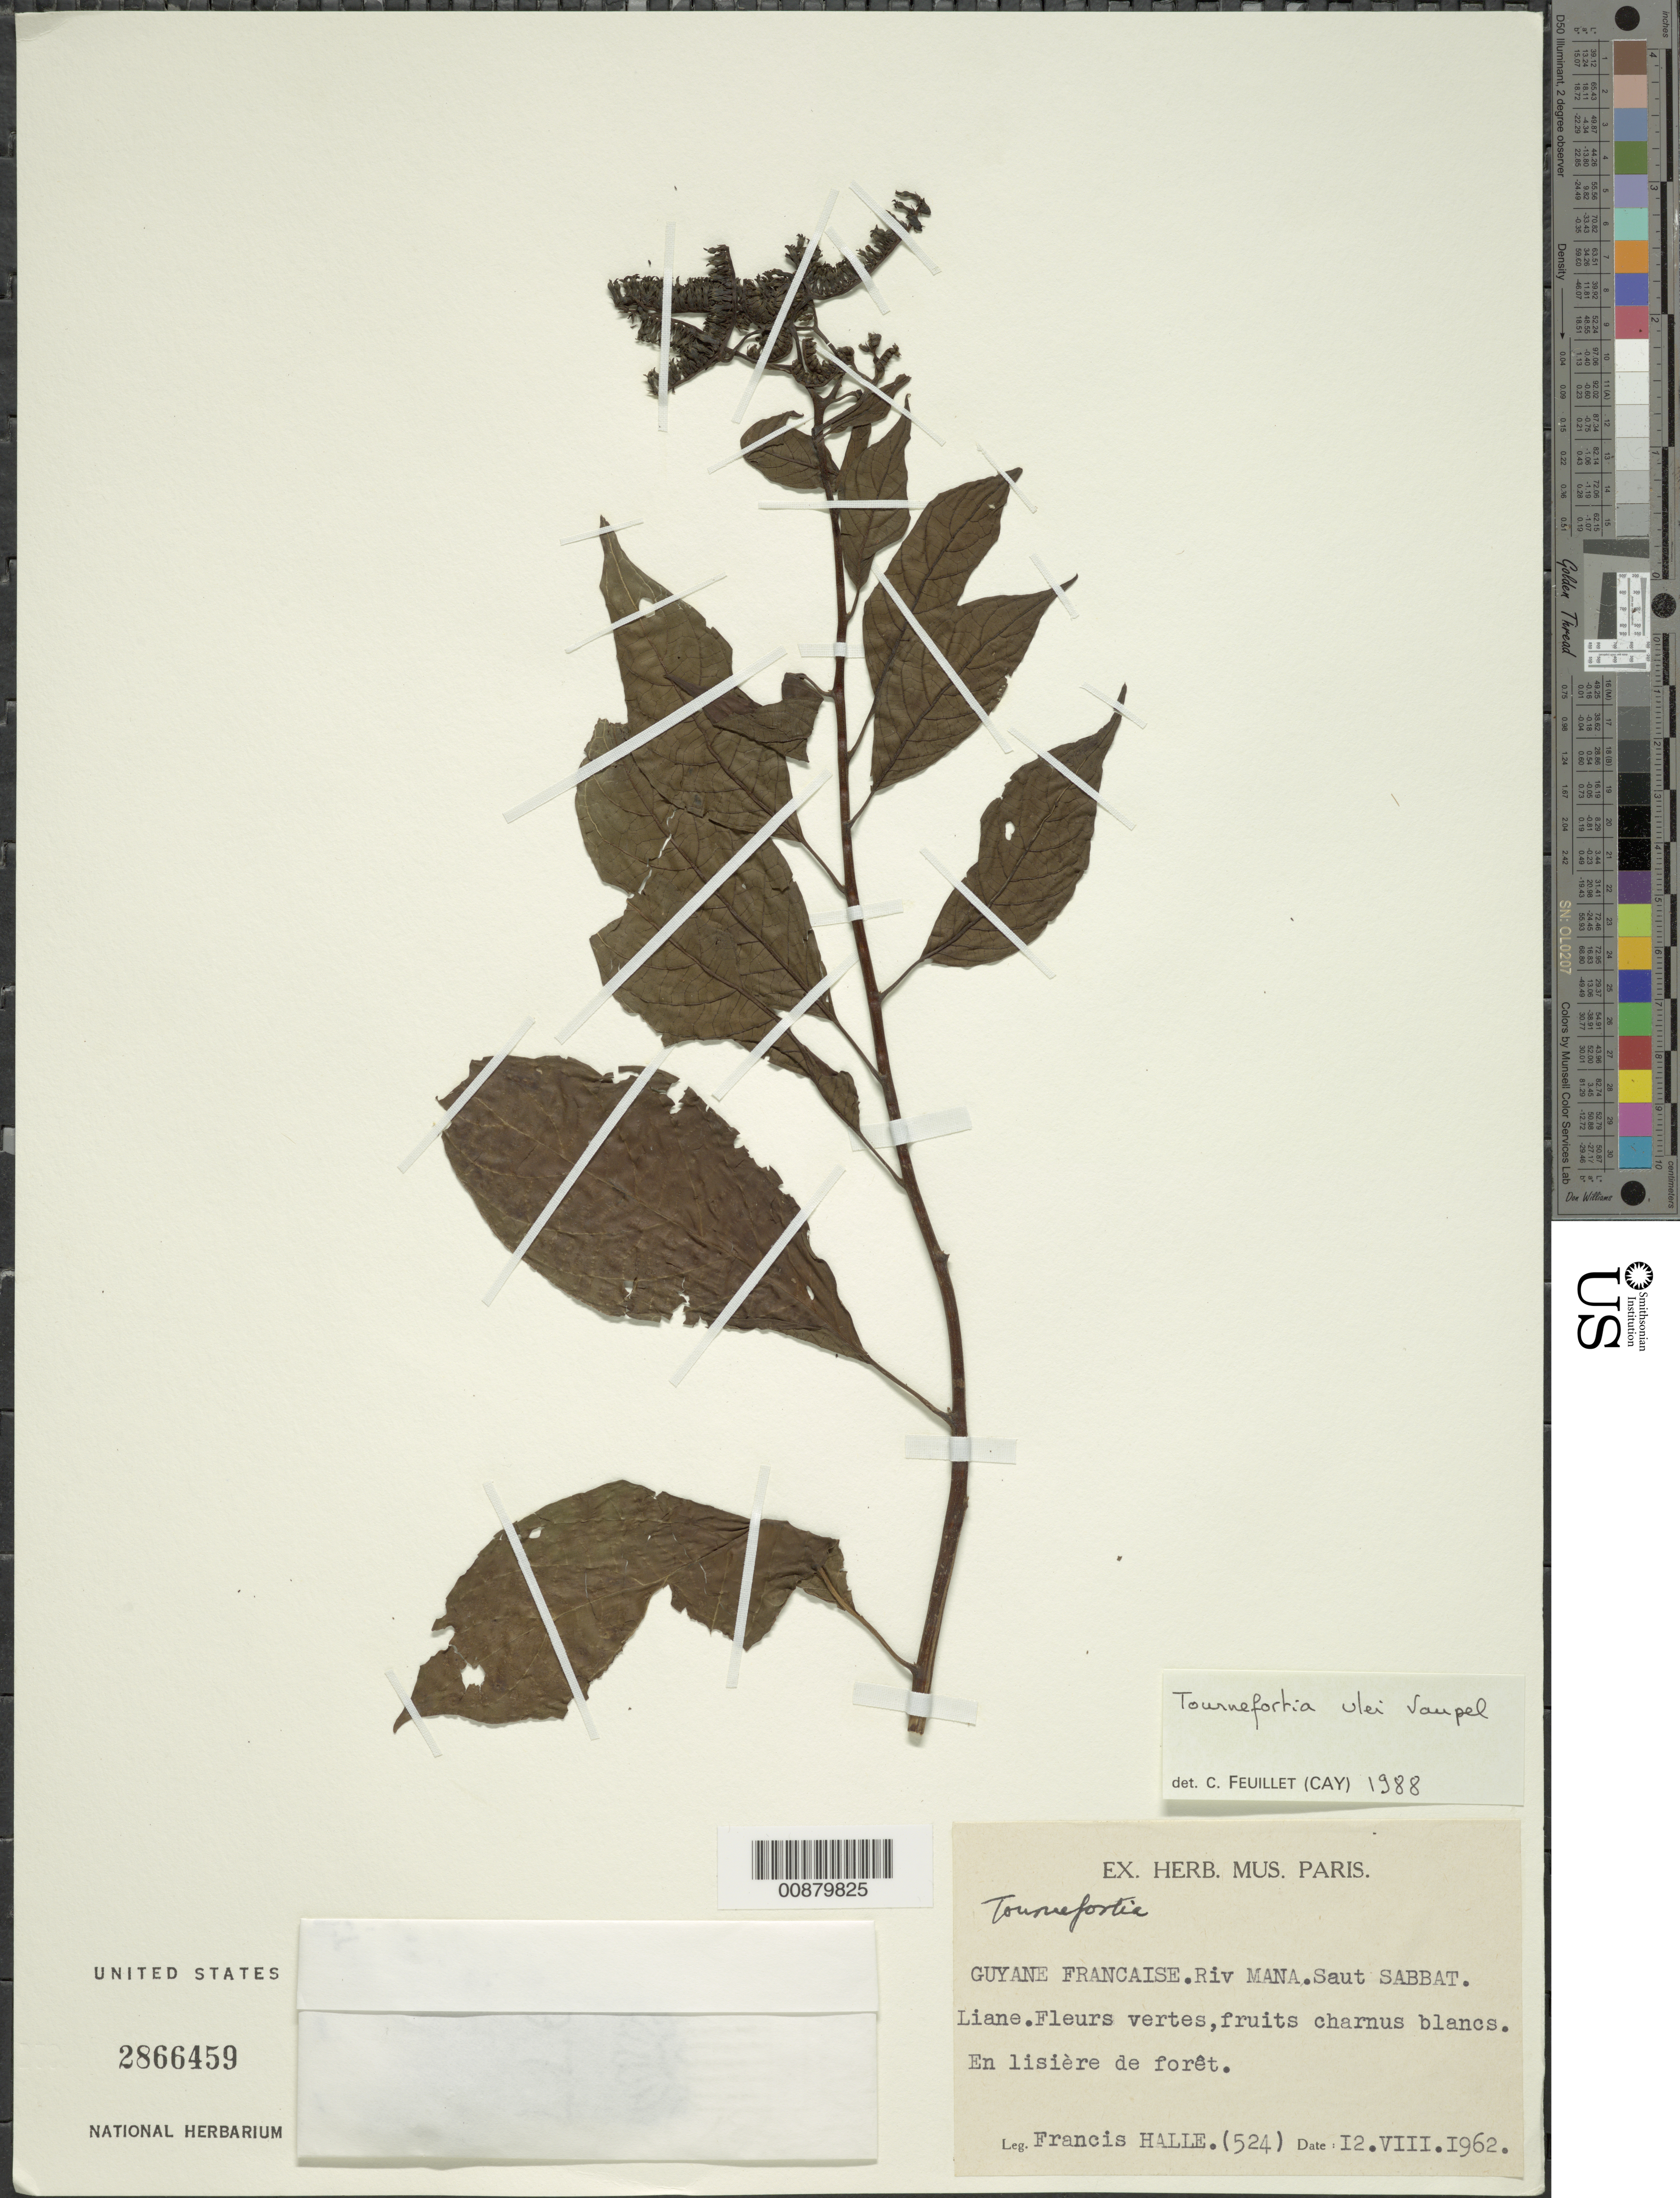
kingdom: Plantae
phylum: Tracheophyta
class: Magnoliopsida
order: Boraginales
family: Heliotropiaceae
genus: Tournefortia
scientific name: Tournefortia ulei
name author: Vaupel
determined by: Feuillet, C.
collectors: F. Hallé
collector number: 524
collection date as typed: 12-Aug-62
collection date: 1962-08-12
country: French Guiana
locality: Rivière Mana, Saut Sabbat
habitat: Lisiere de foret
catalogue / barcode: US 2866459